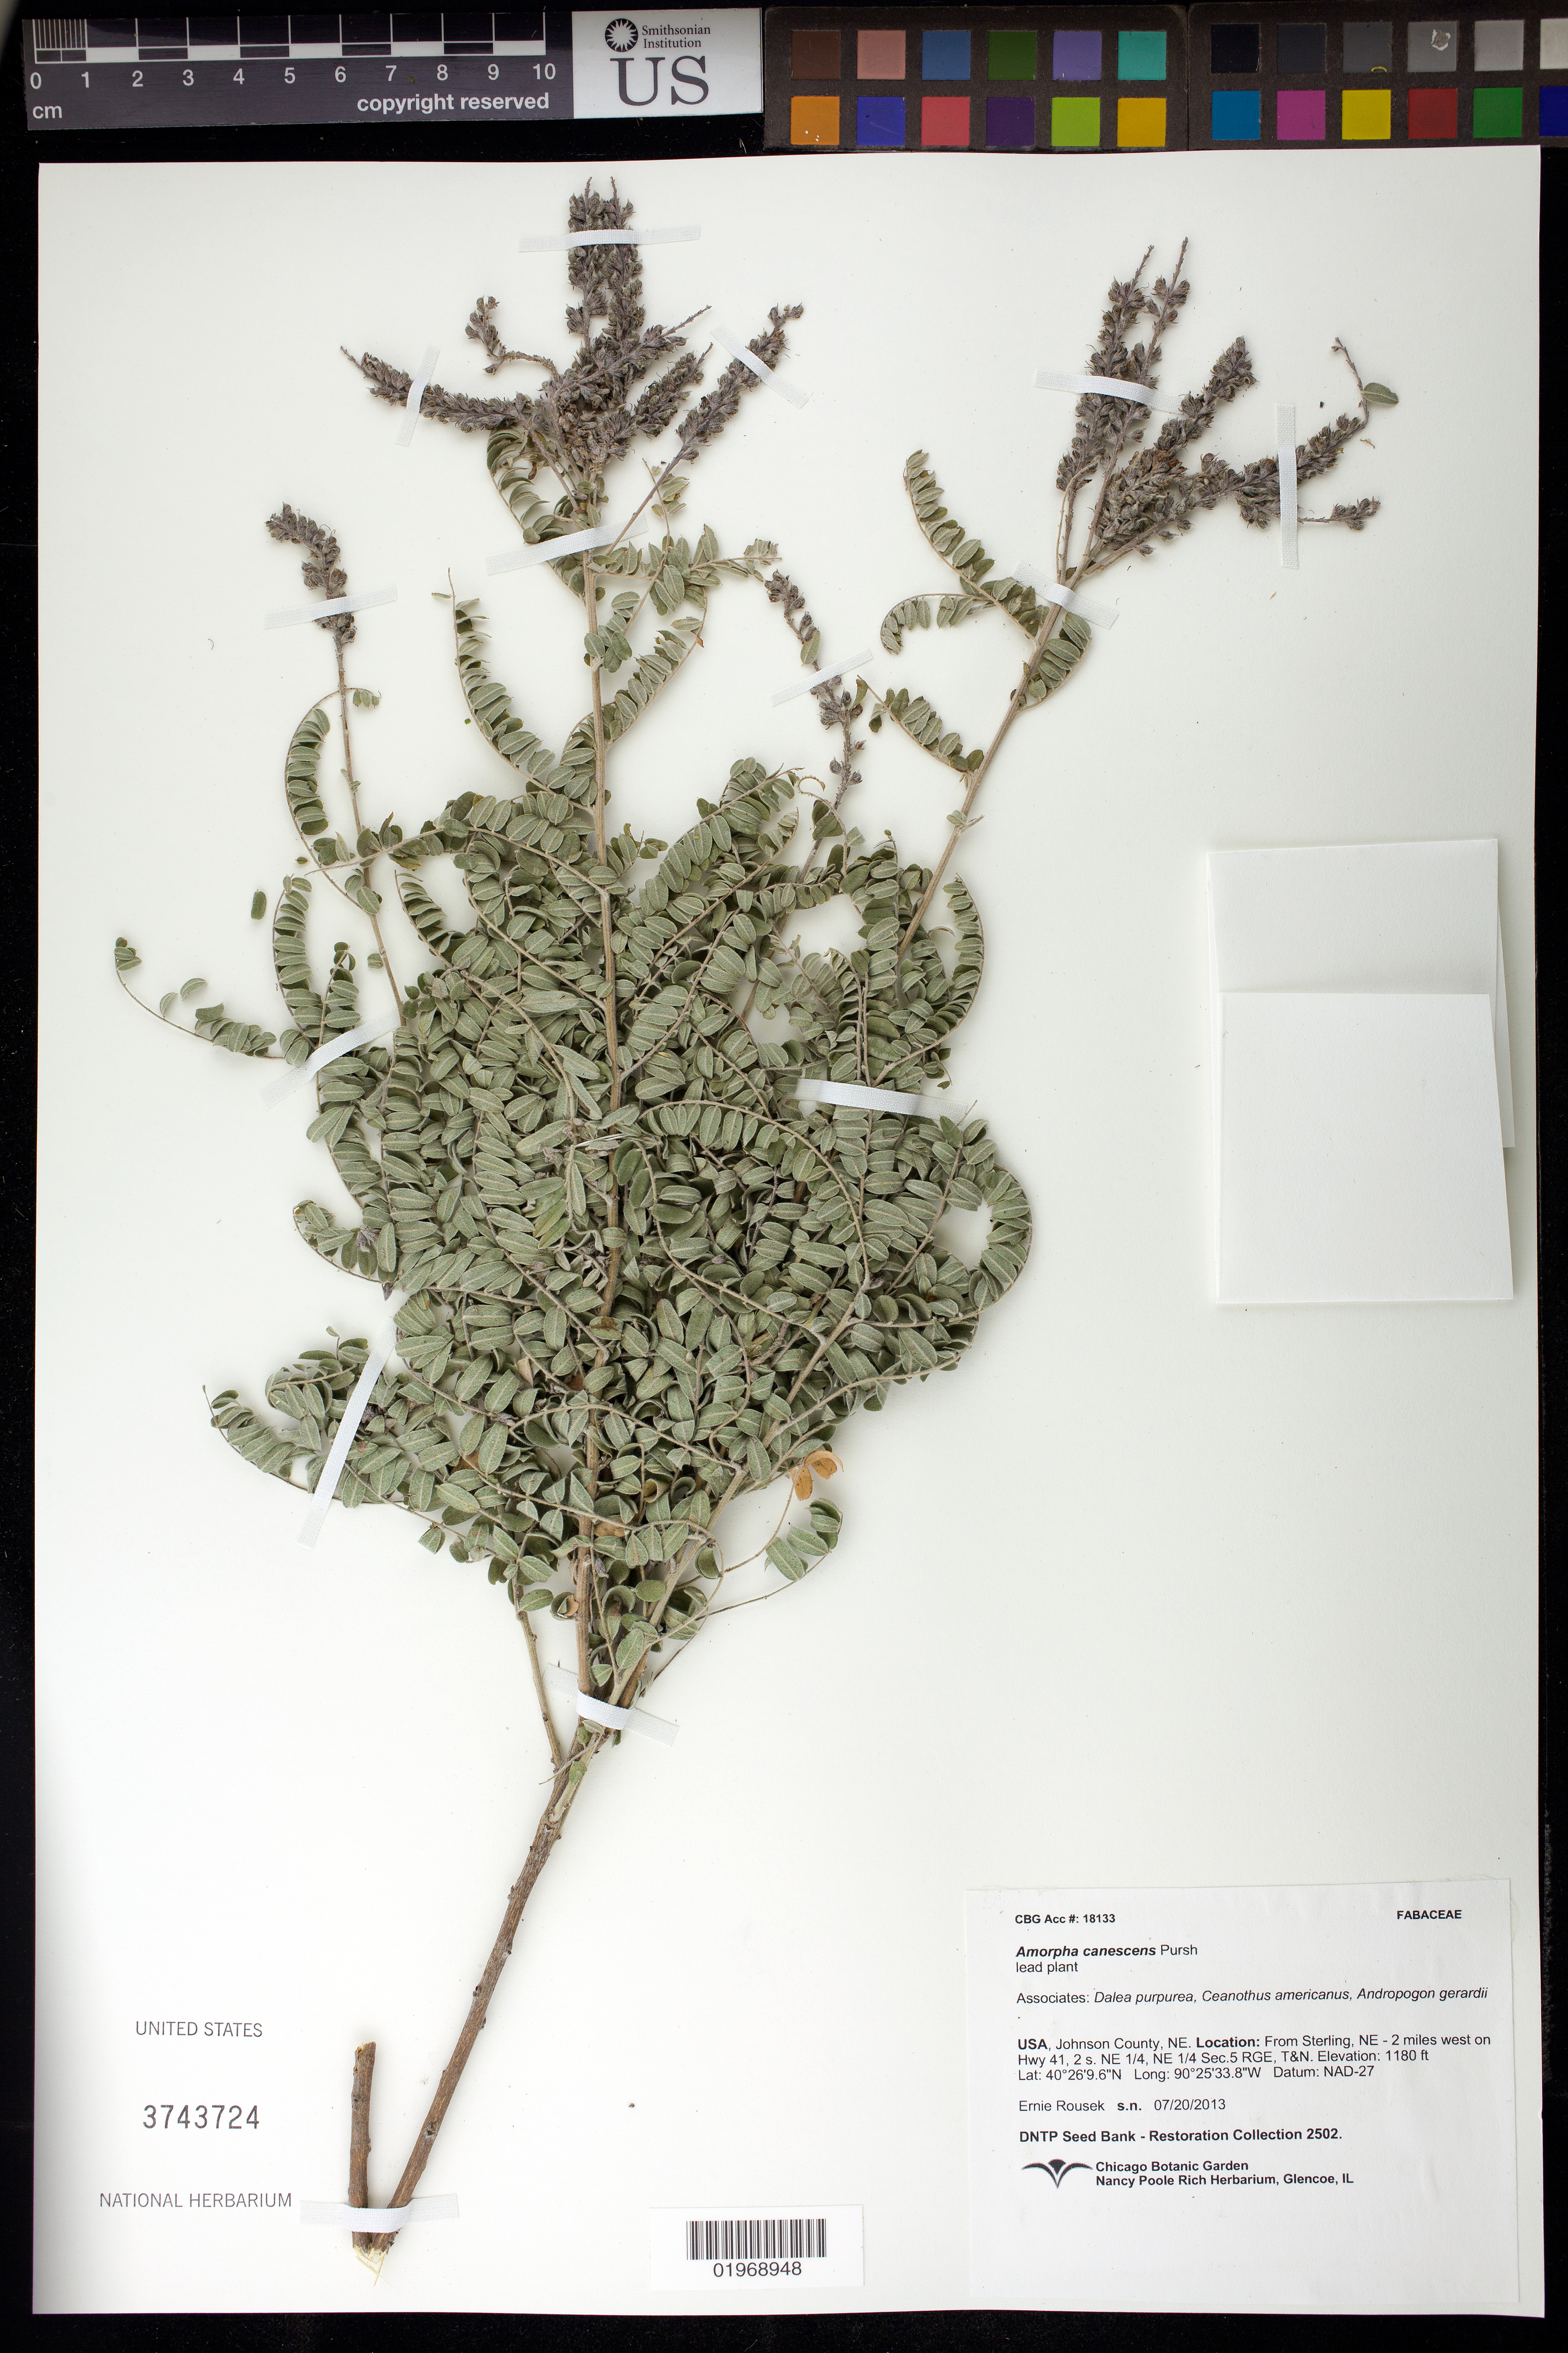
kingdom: Plantae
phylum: Tracheophyta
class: Magnoliopsida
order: Fabales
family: Fabaceae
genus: Amorpha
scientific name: Amorpha canescens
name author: Pursh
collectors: E. Rousek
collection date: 2013-07-20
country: United States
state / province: Nebraska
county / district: Johnson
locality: From Sterling, 2 miles west on Hwy 41,2 s. NE 1/4 SEc.5 RGE, T&N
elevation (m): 360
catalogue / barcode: US 3743724